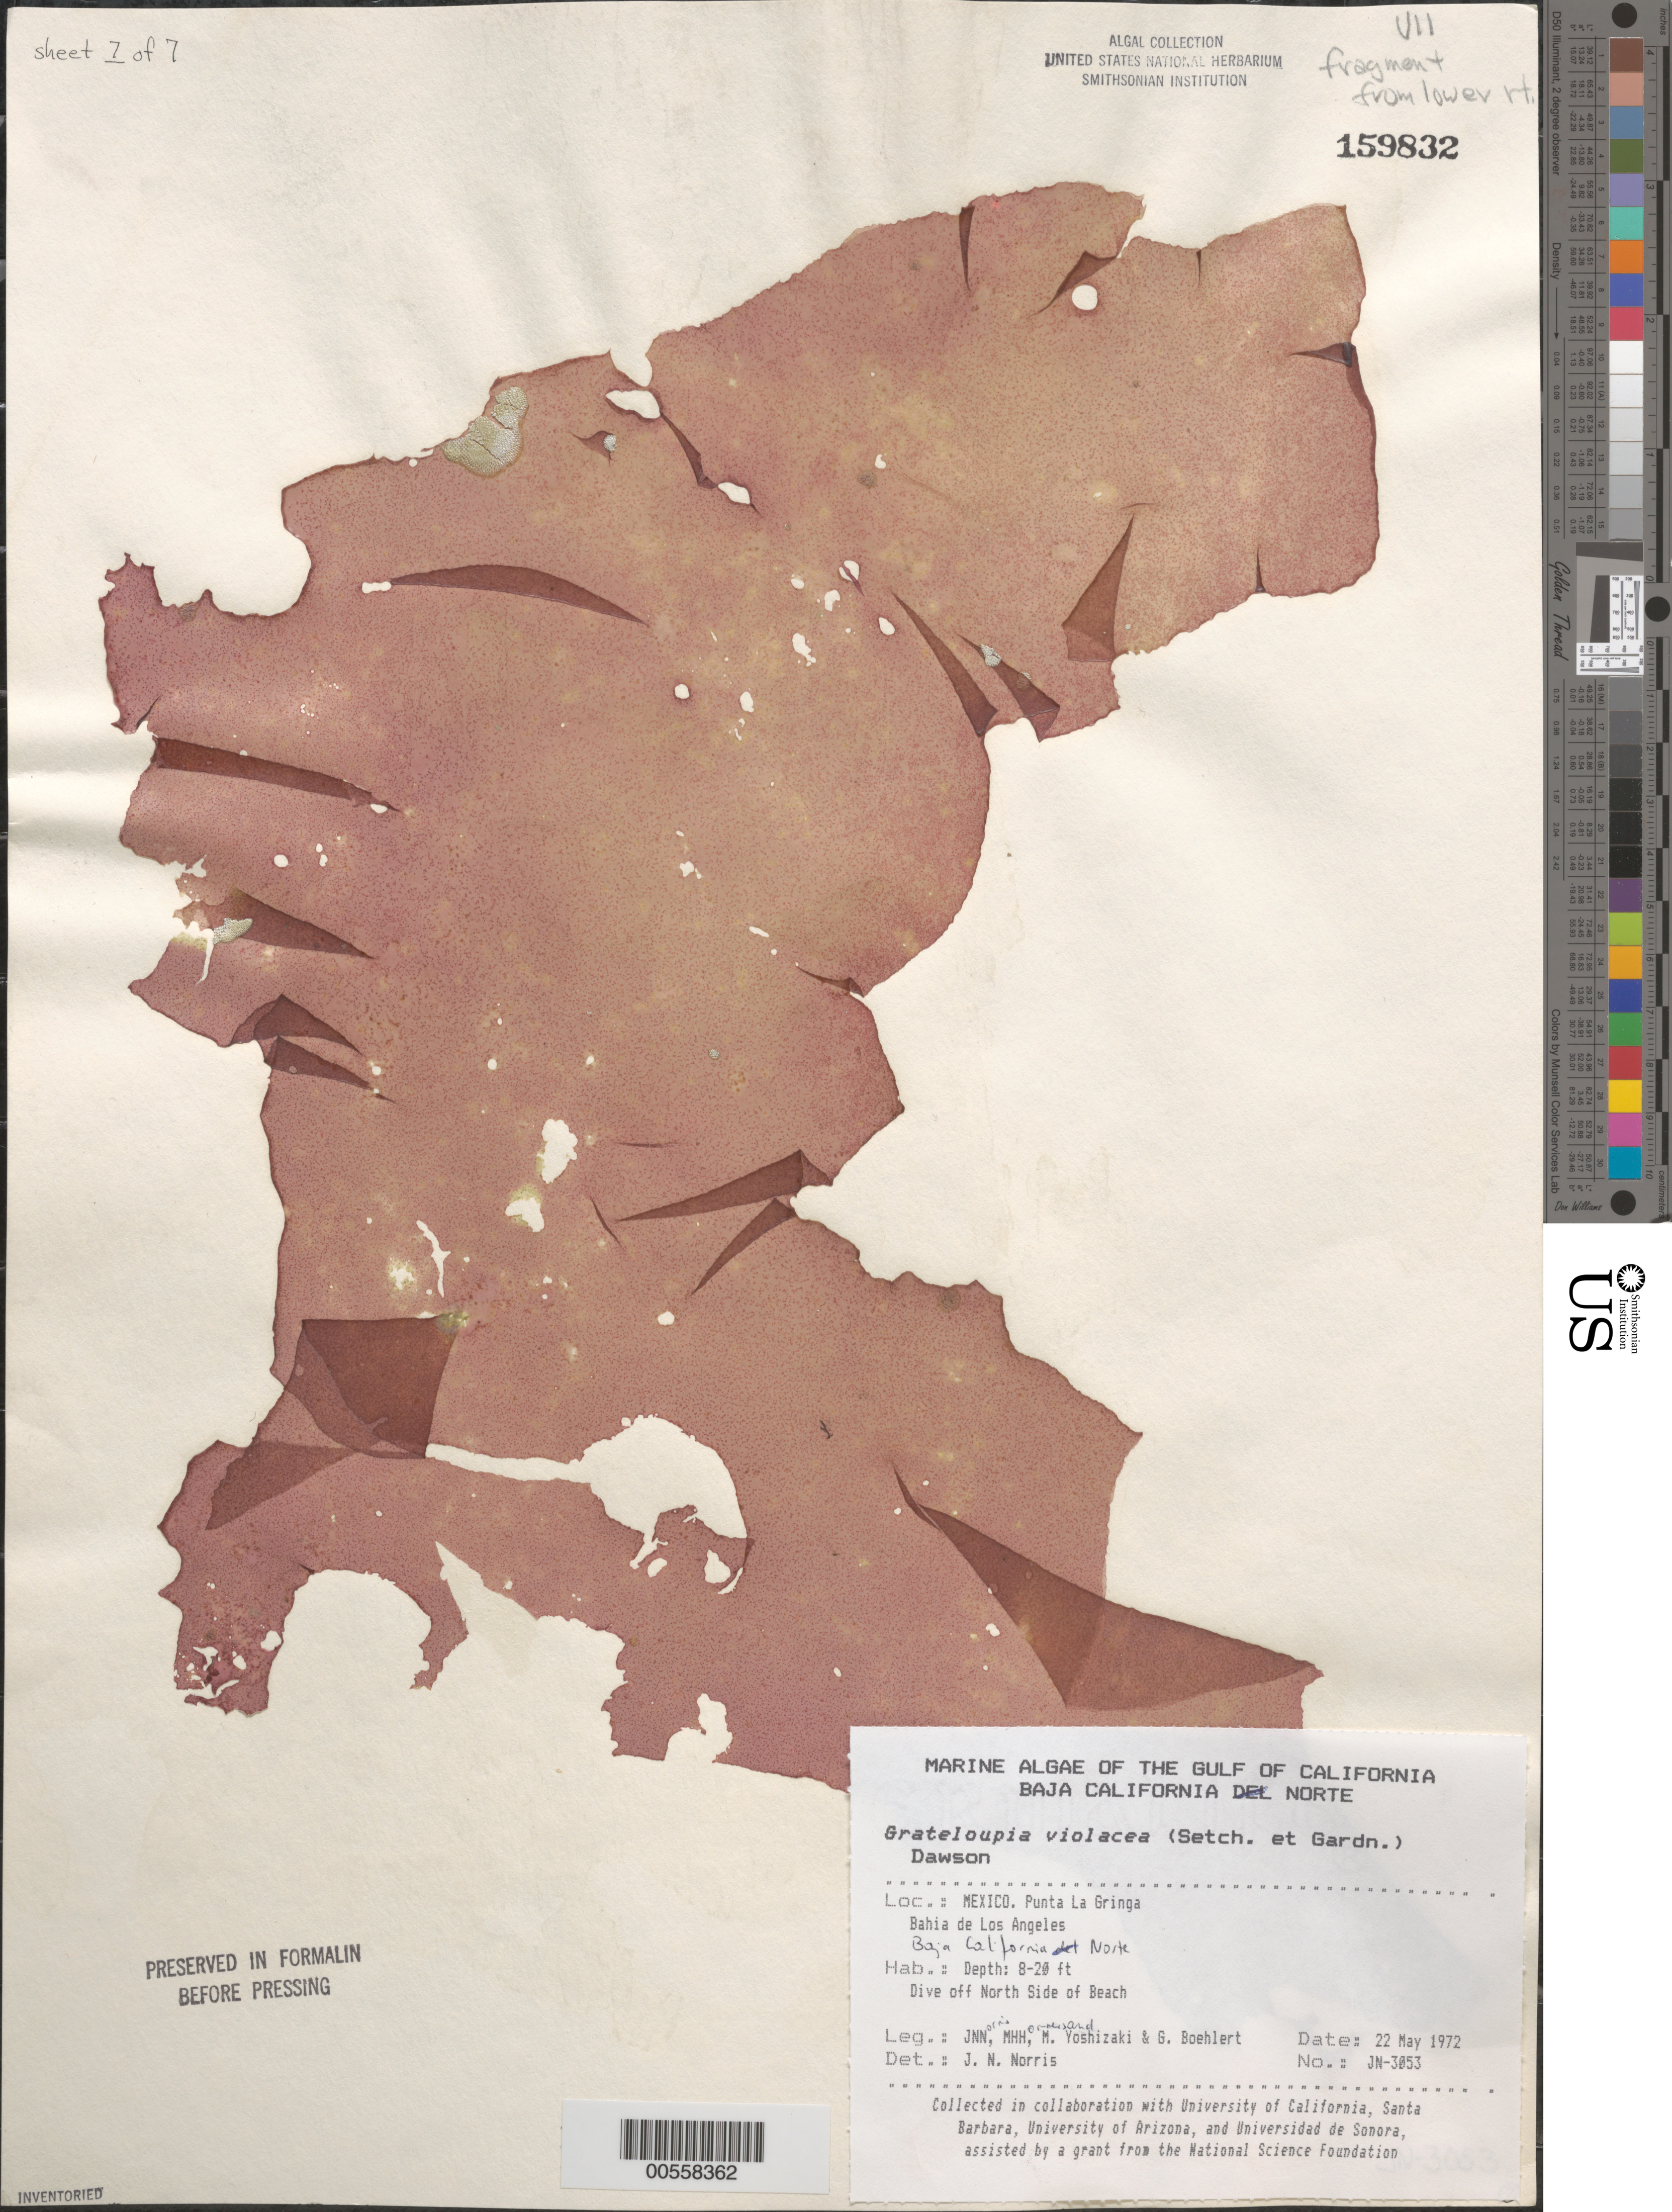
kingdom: Plantae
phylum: Rhodophyta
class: Florideophyceae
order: Halymeniales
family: Halymeniaceae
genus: Grateloupia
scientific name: Grateloupia violacea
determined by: Norris, James N.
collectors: J. N. Norris, M. H. Hommersand, M. Yoshizaki & G. Boehlert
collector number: JN-3053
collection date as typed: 22 May 1972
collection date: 1972-05-22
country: Mexico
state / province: Baja California Norte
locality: Punta La Gringa, Bahia de los Angeles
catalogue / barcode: US 159832